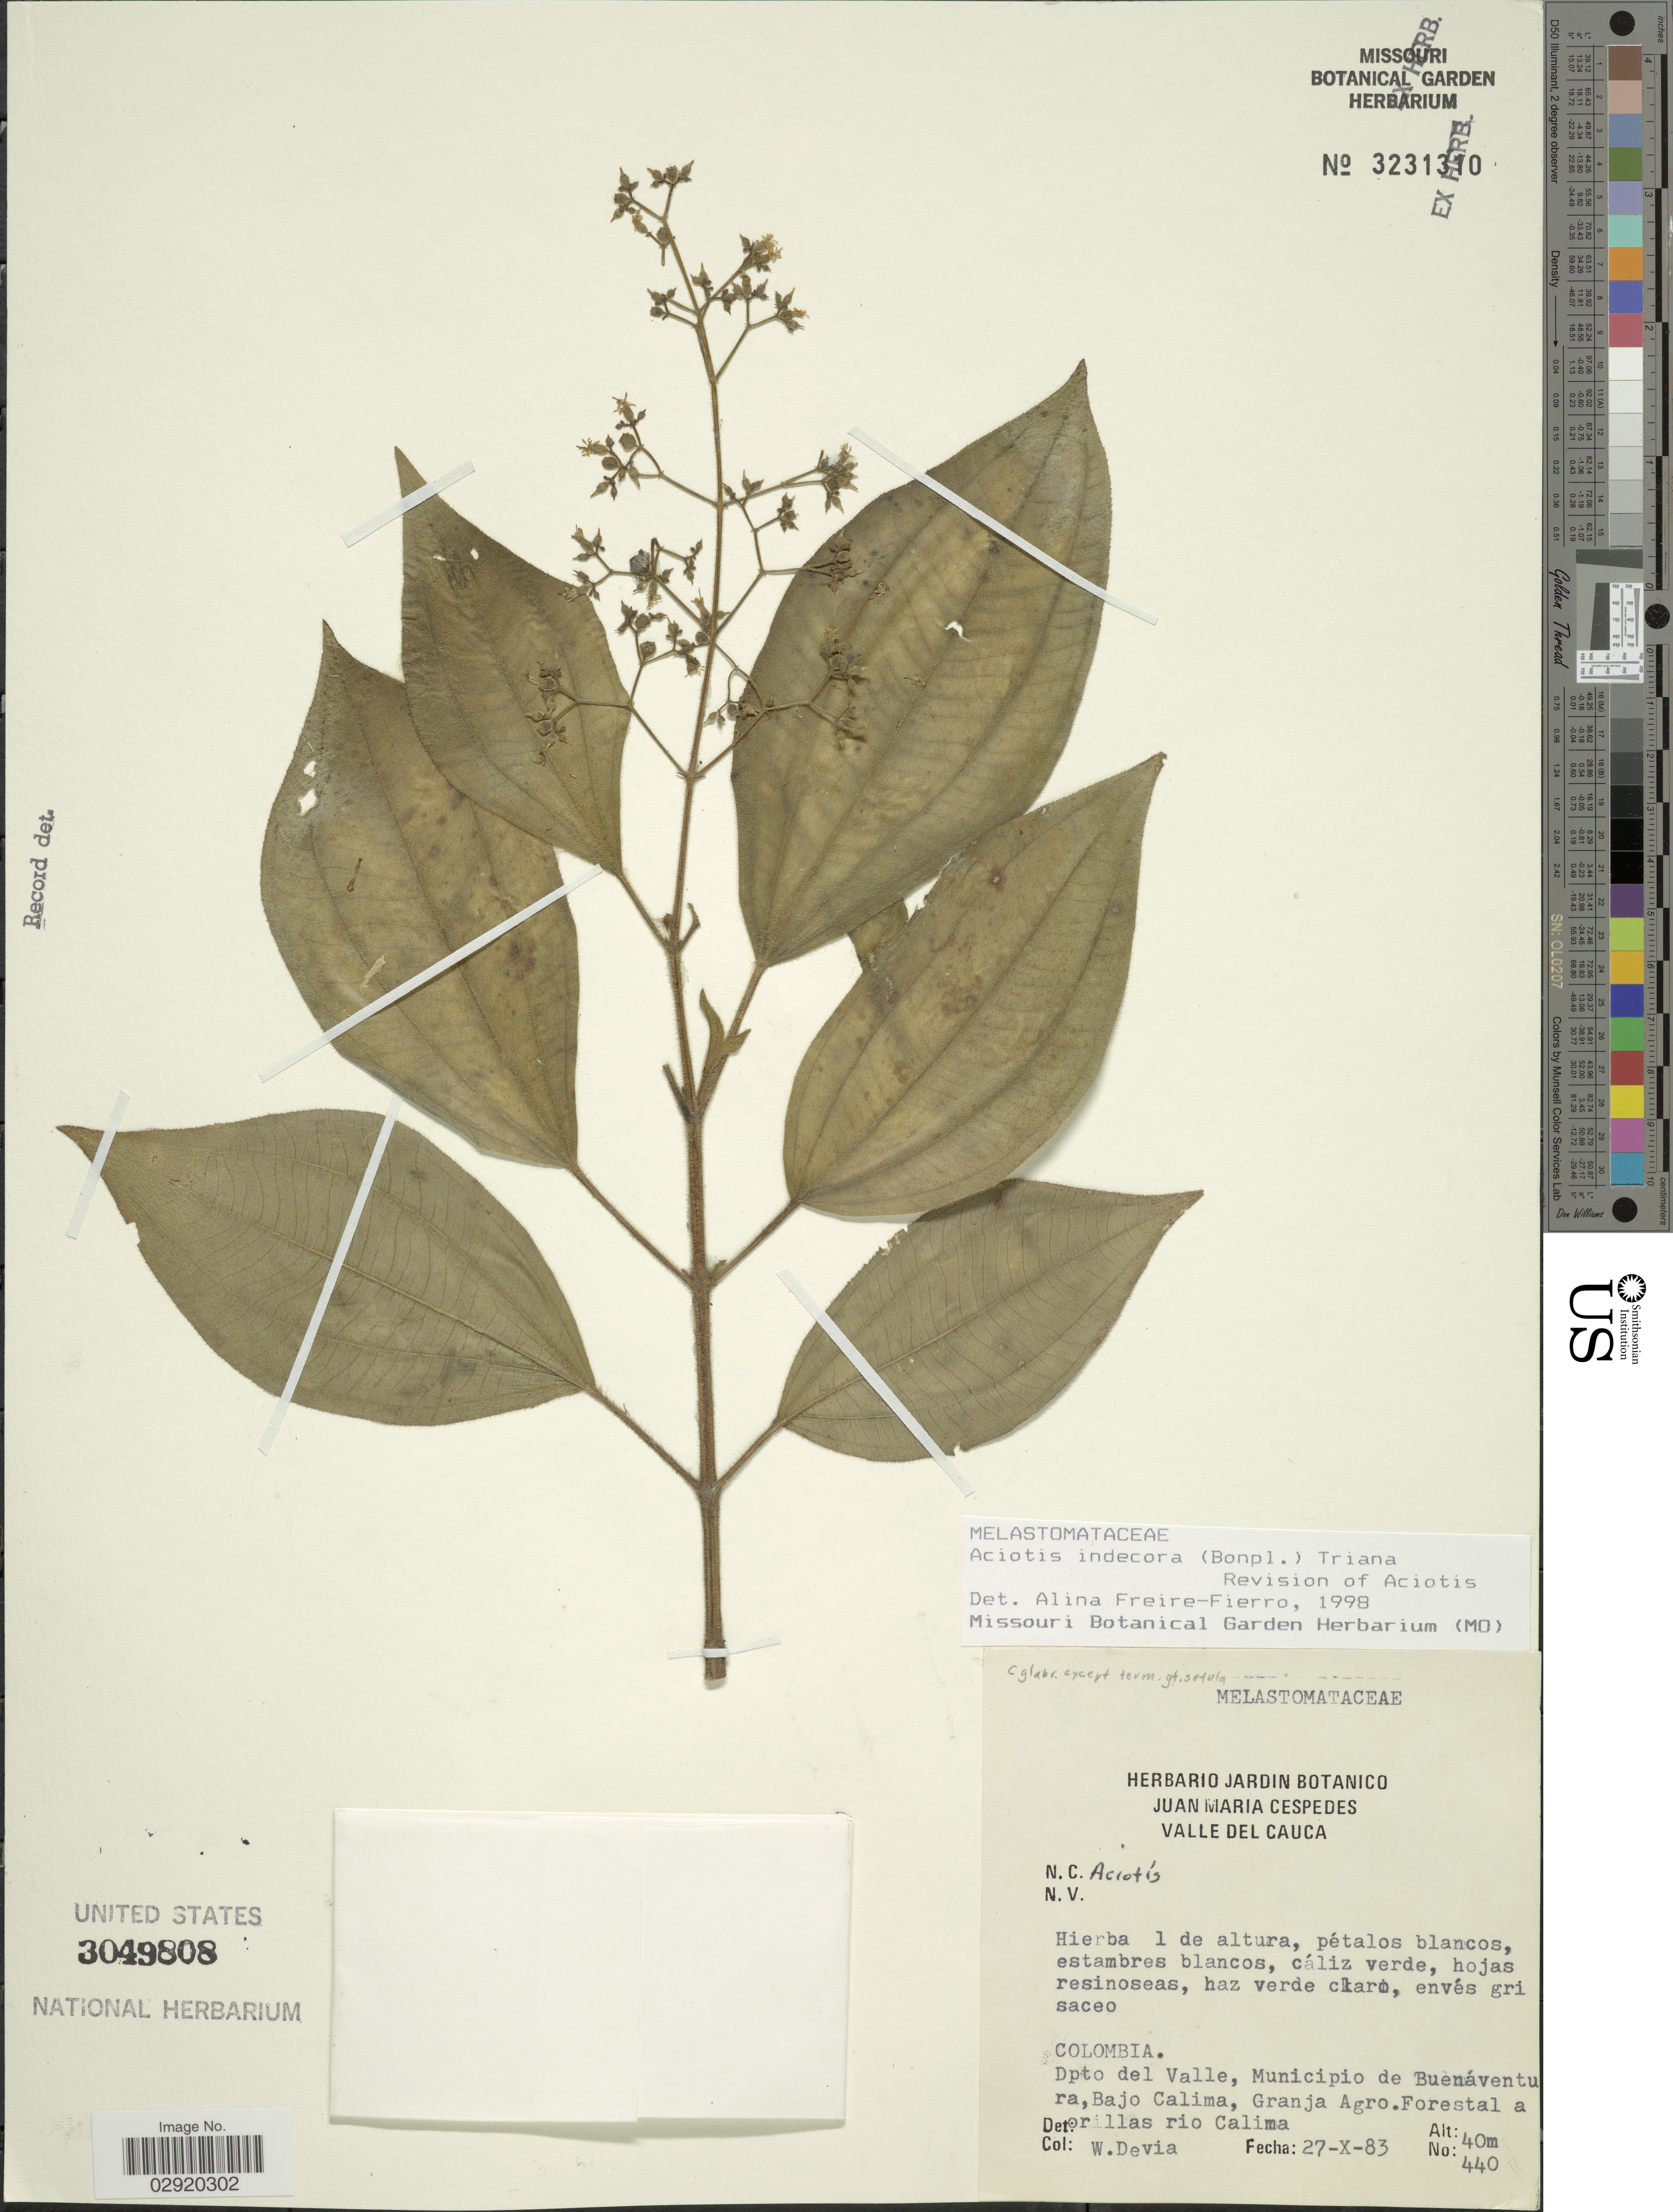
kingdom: Plantae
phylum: Tracheophyta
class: Magnoliopsida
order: Myrtales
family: Melastomataceae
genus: Aciotis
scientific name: Aciotis indecora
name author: (Bonpl.) Triana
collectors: W. Devia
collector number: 440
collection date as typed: Transcribed d/m/y: 27/10/83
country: Colombia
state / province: Valle del Cauca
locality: Dpto del Valle, Municipio de Buenáventura, Bajo Calima, Granja Agro. Forestal a orillas rio Calima.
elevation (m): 40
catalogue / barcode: US 3049808